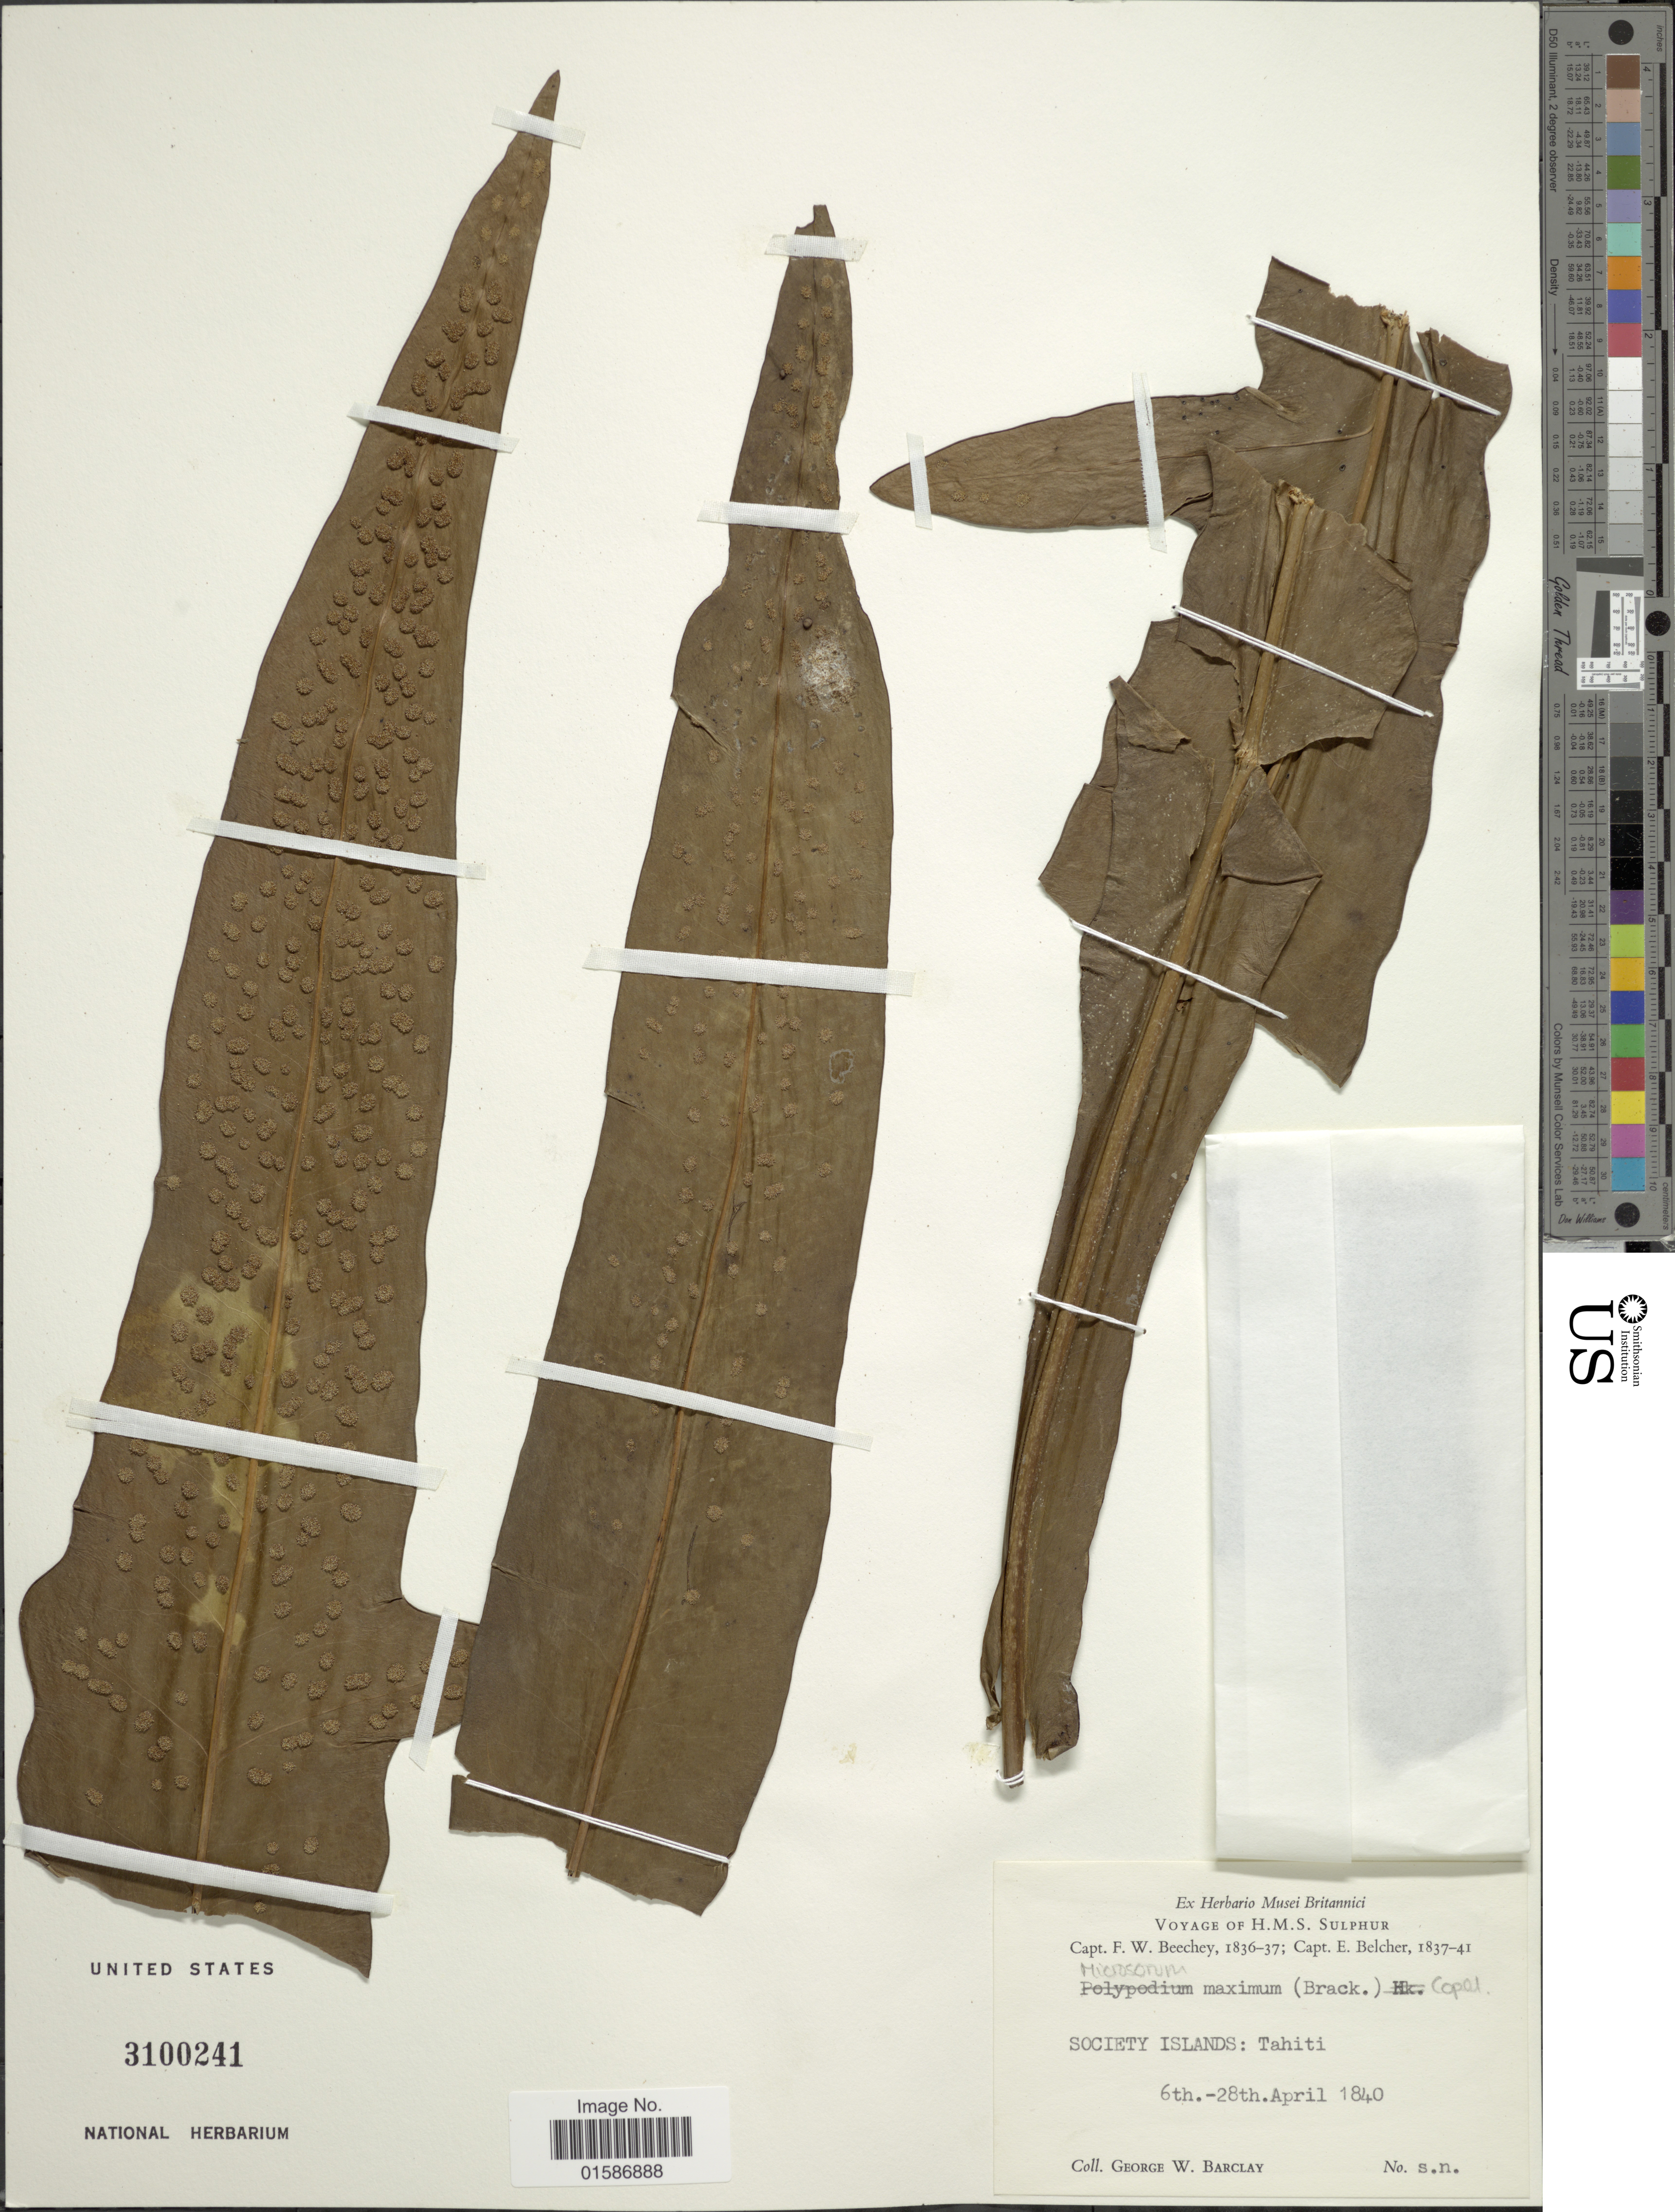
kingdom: Plantae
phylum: Tracheophyta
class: Polypodiopsida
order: Polypodiales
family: Polypodiaceae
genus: Microsorum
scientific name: Microsorum maximum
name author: (Brack. & A. Gray) Copel.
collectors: G. W. Barclay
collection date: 1840-04-06/1840-04-28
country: French Polynesia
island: Tahiti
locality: Society Islands: Tahiti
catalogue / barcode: US 3100241